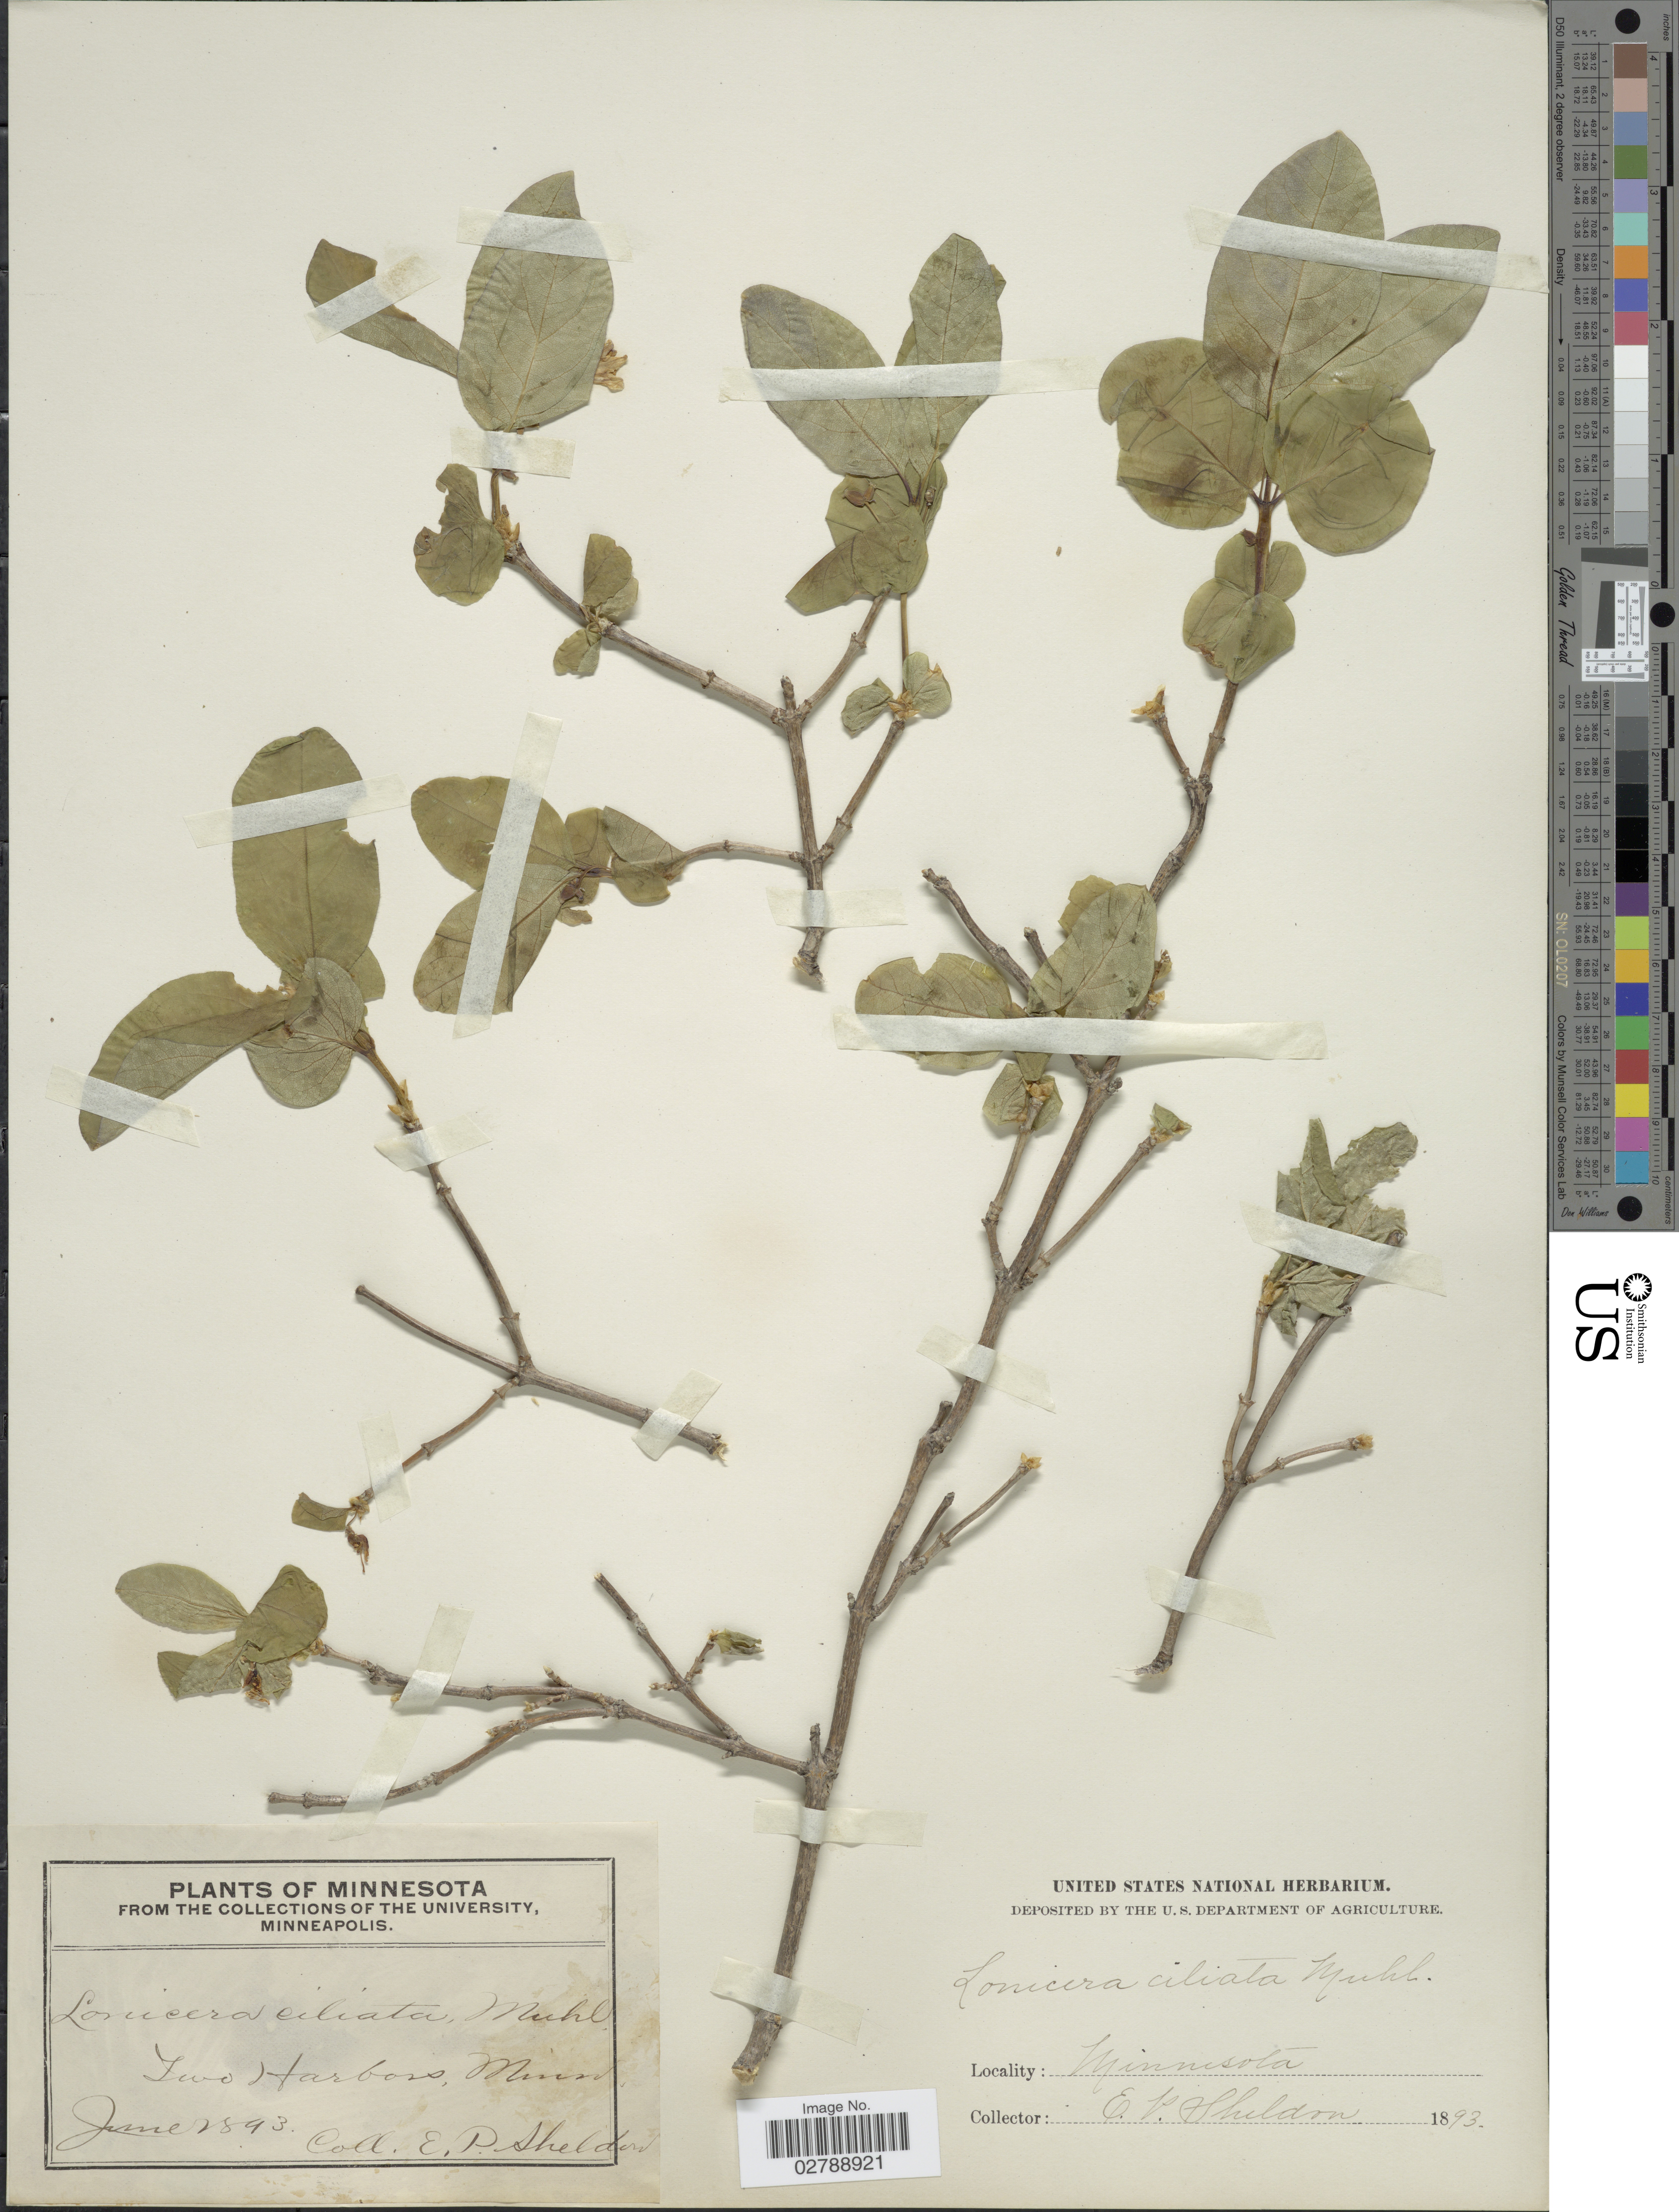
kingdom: Plantae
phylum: Tracheophyta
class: Magnoliopsida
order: Dipsacales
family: Caprifoliaceae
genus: Lonicera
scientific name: Lonicera canadensis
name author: Bartram & W. Bartram ex Marshall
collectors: E. P. Sheldon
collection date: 1893-06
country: United States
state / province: Minnesota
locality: Two Harbors.